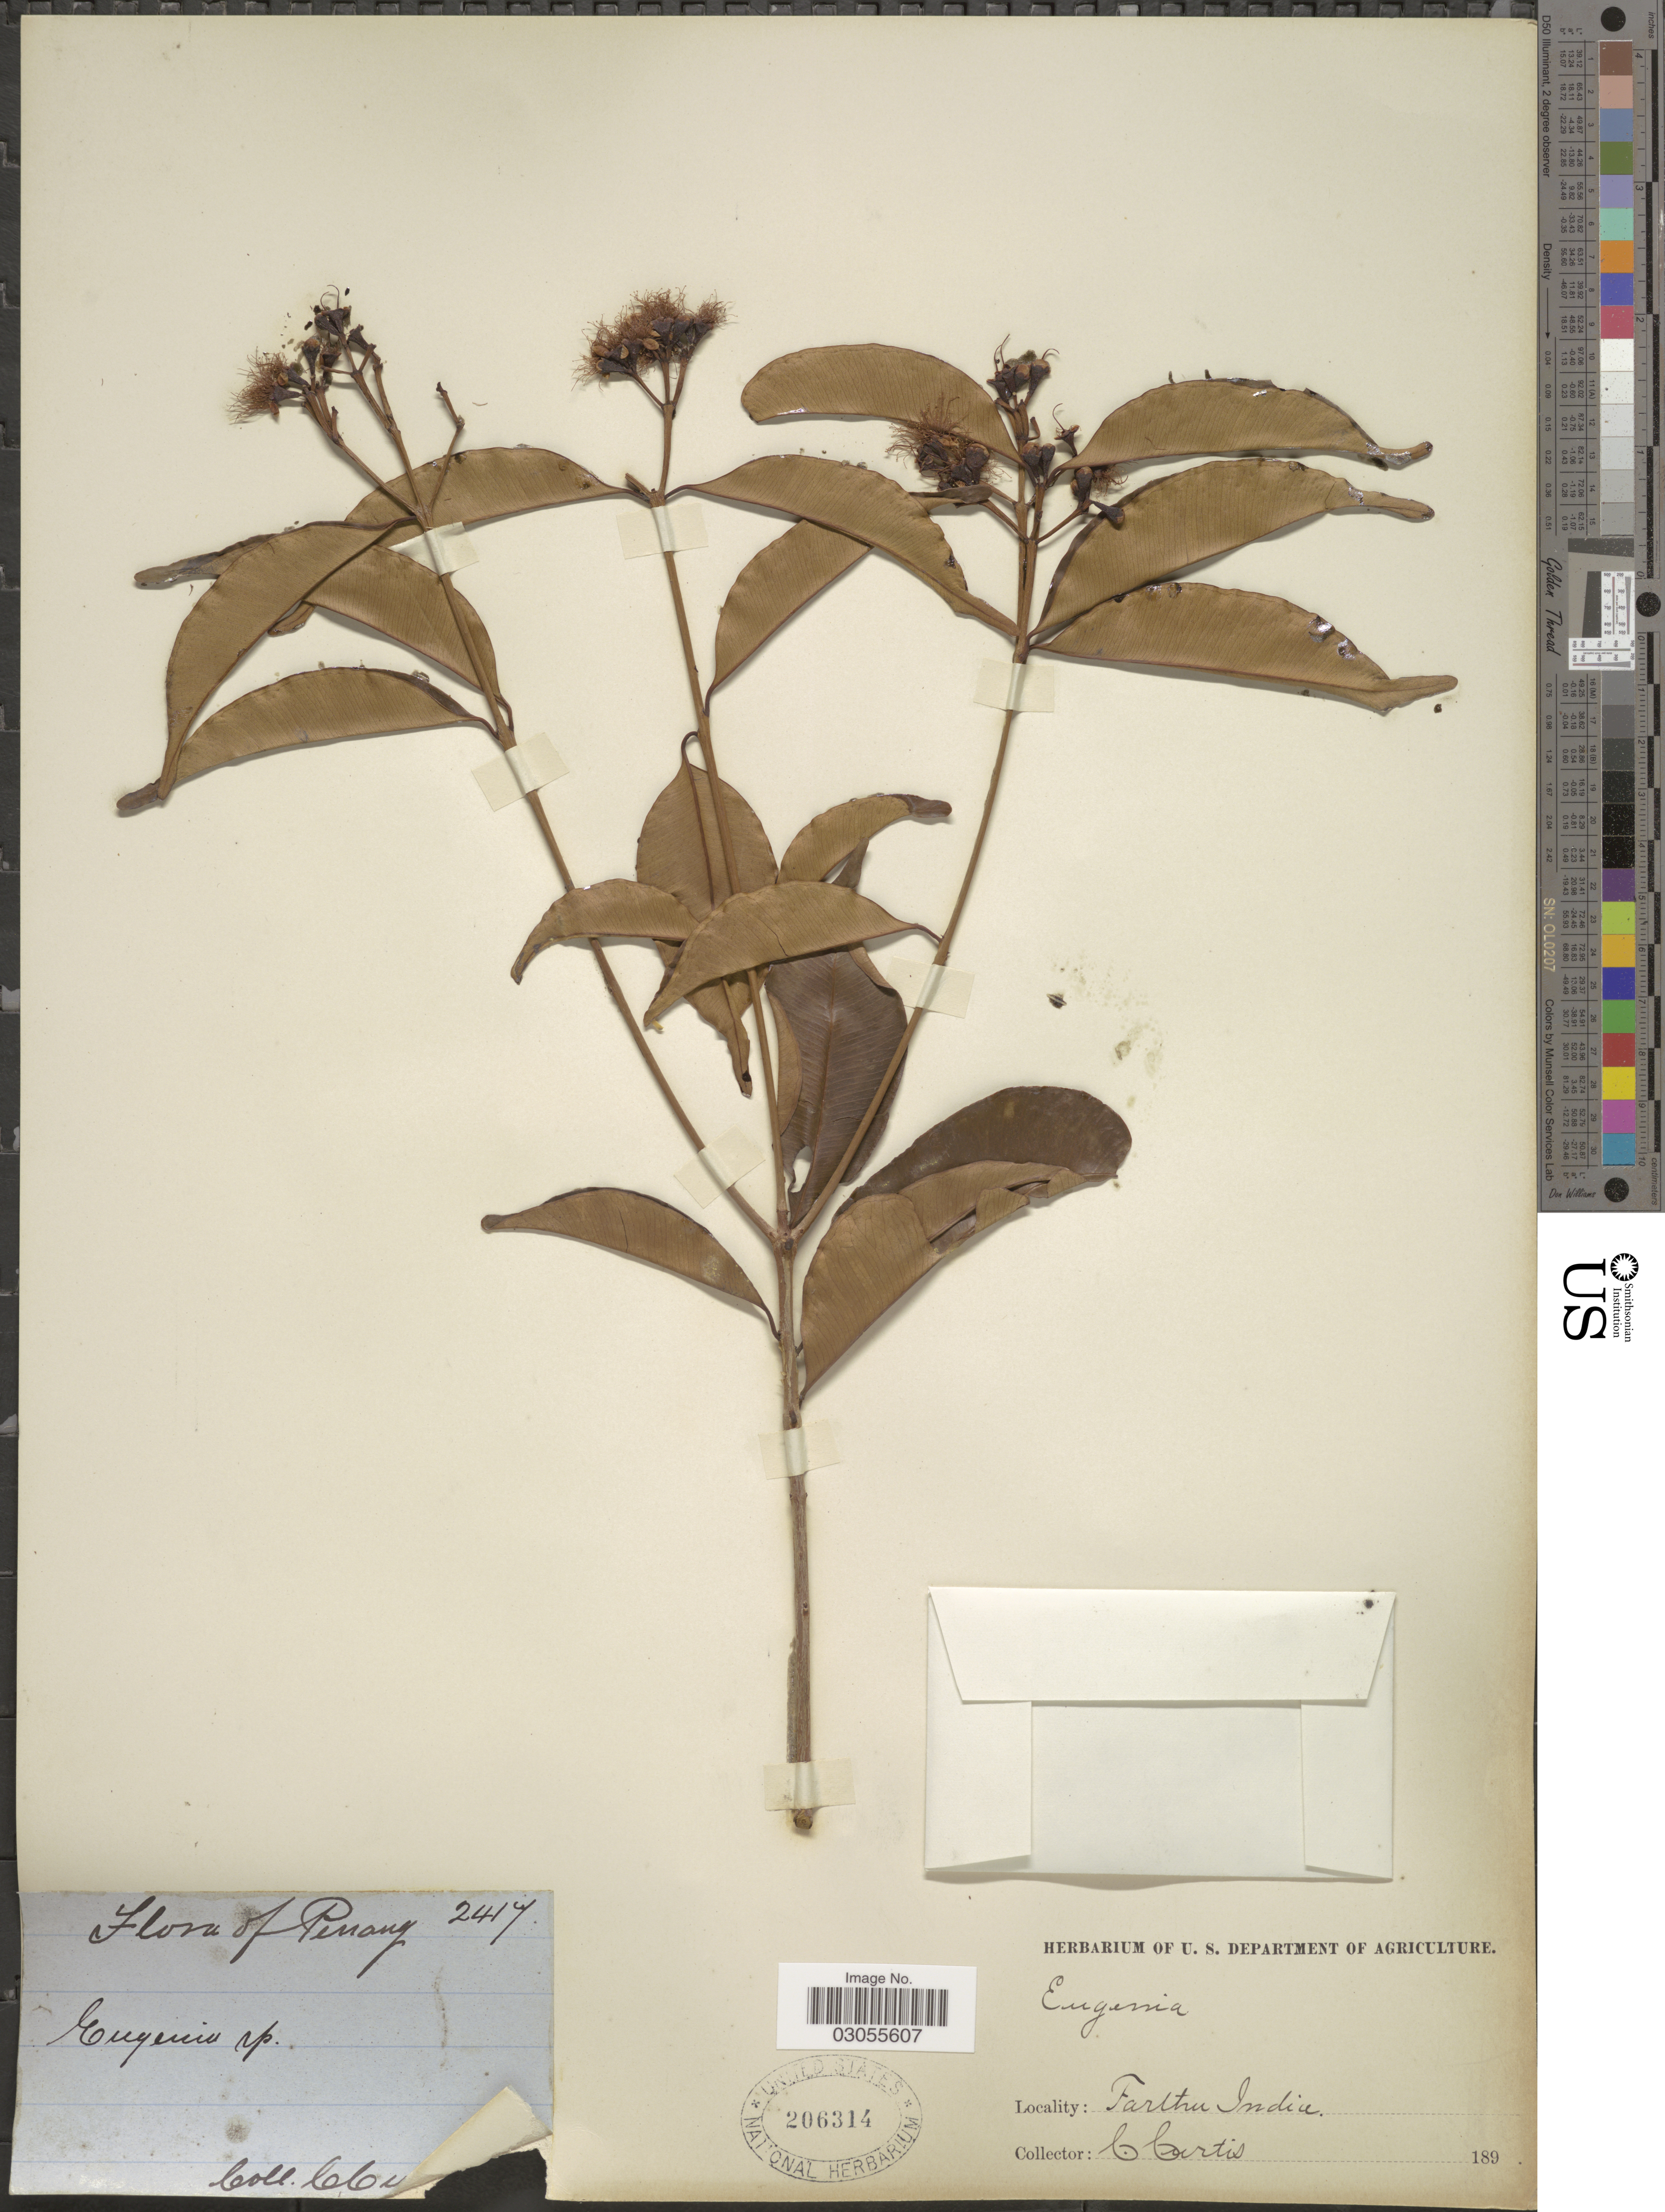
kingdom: Plantae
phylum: Tracheophyta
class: Magnoliopsida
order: Myrtales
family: Myrtaceae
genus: Syzygium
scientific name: Syzygium sp.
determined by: Strong, M. T., (US), Smithsonian Institution - National Museum of Natural History (UNITED STATES)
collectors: C. Curtis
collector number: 2417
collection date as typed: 189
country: Malaysia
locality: Penang. Farther India.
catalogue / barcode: US 206314